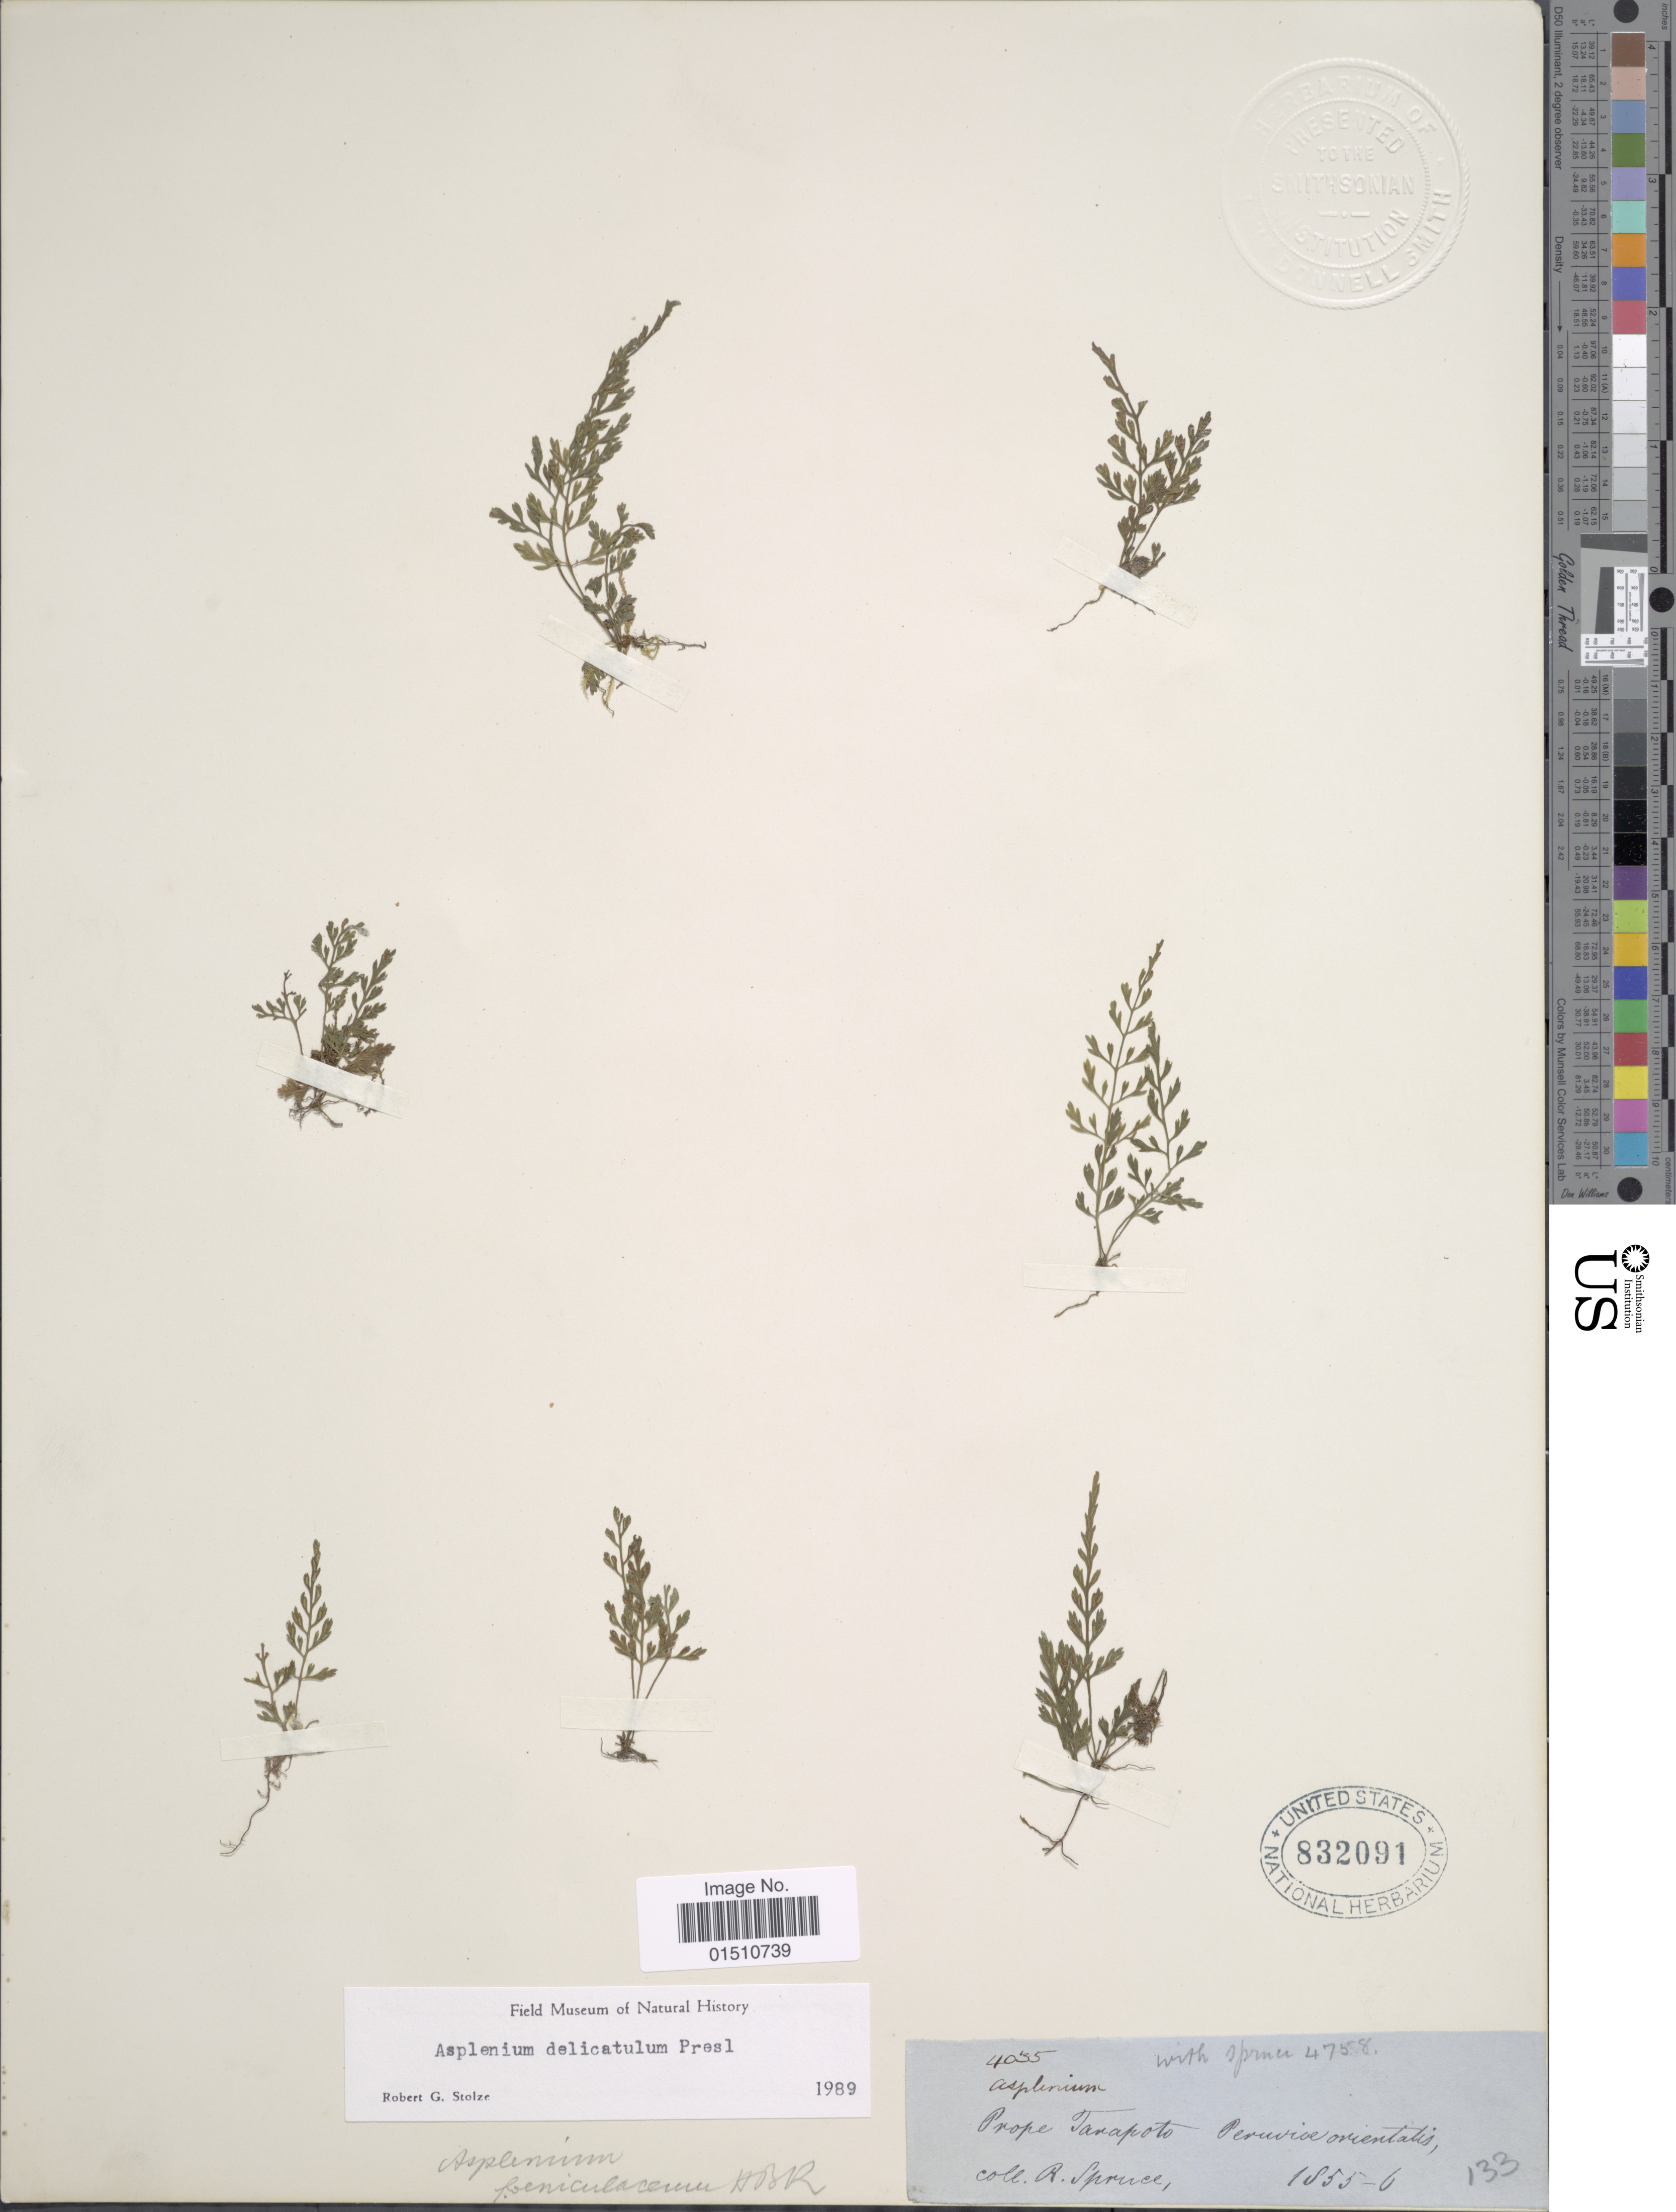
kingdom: Plantae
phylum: Tracheophyta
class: Polypodiopsida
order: Polypodiales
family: Aspleniaceae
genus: Asplenium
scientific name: Asplenium delicatulum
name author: C. Presl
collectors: R. Spruce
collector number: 4035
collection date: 1855/1856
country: Peru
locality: Prope Tarapoto. Peruvive orientale.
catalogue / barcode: US 832091